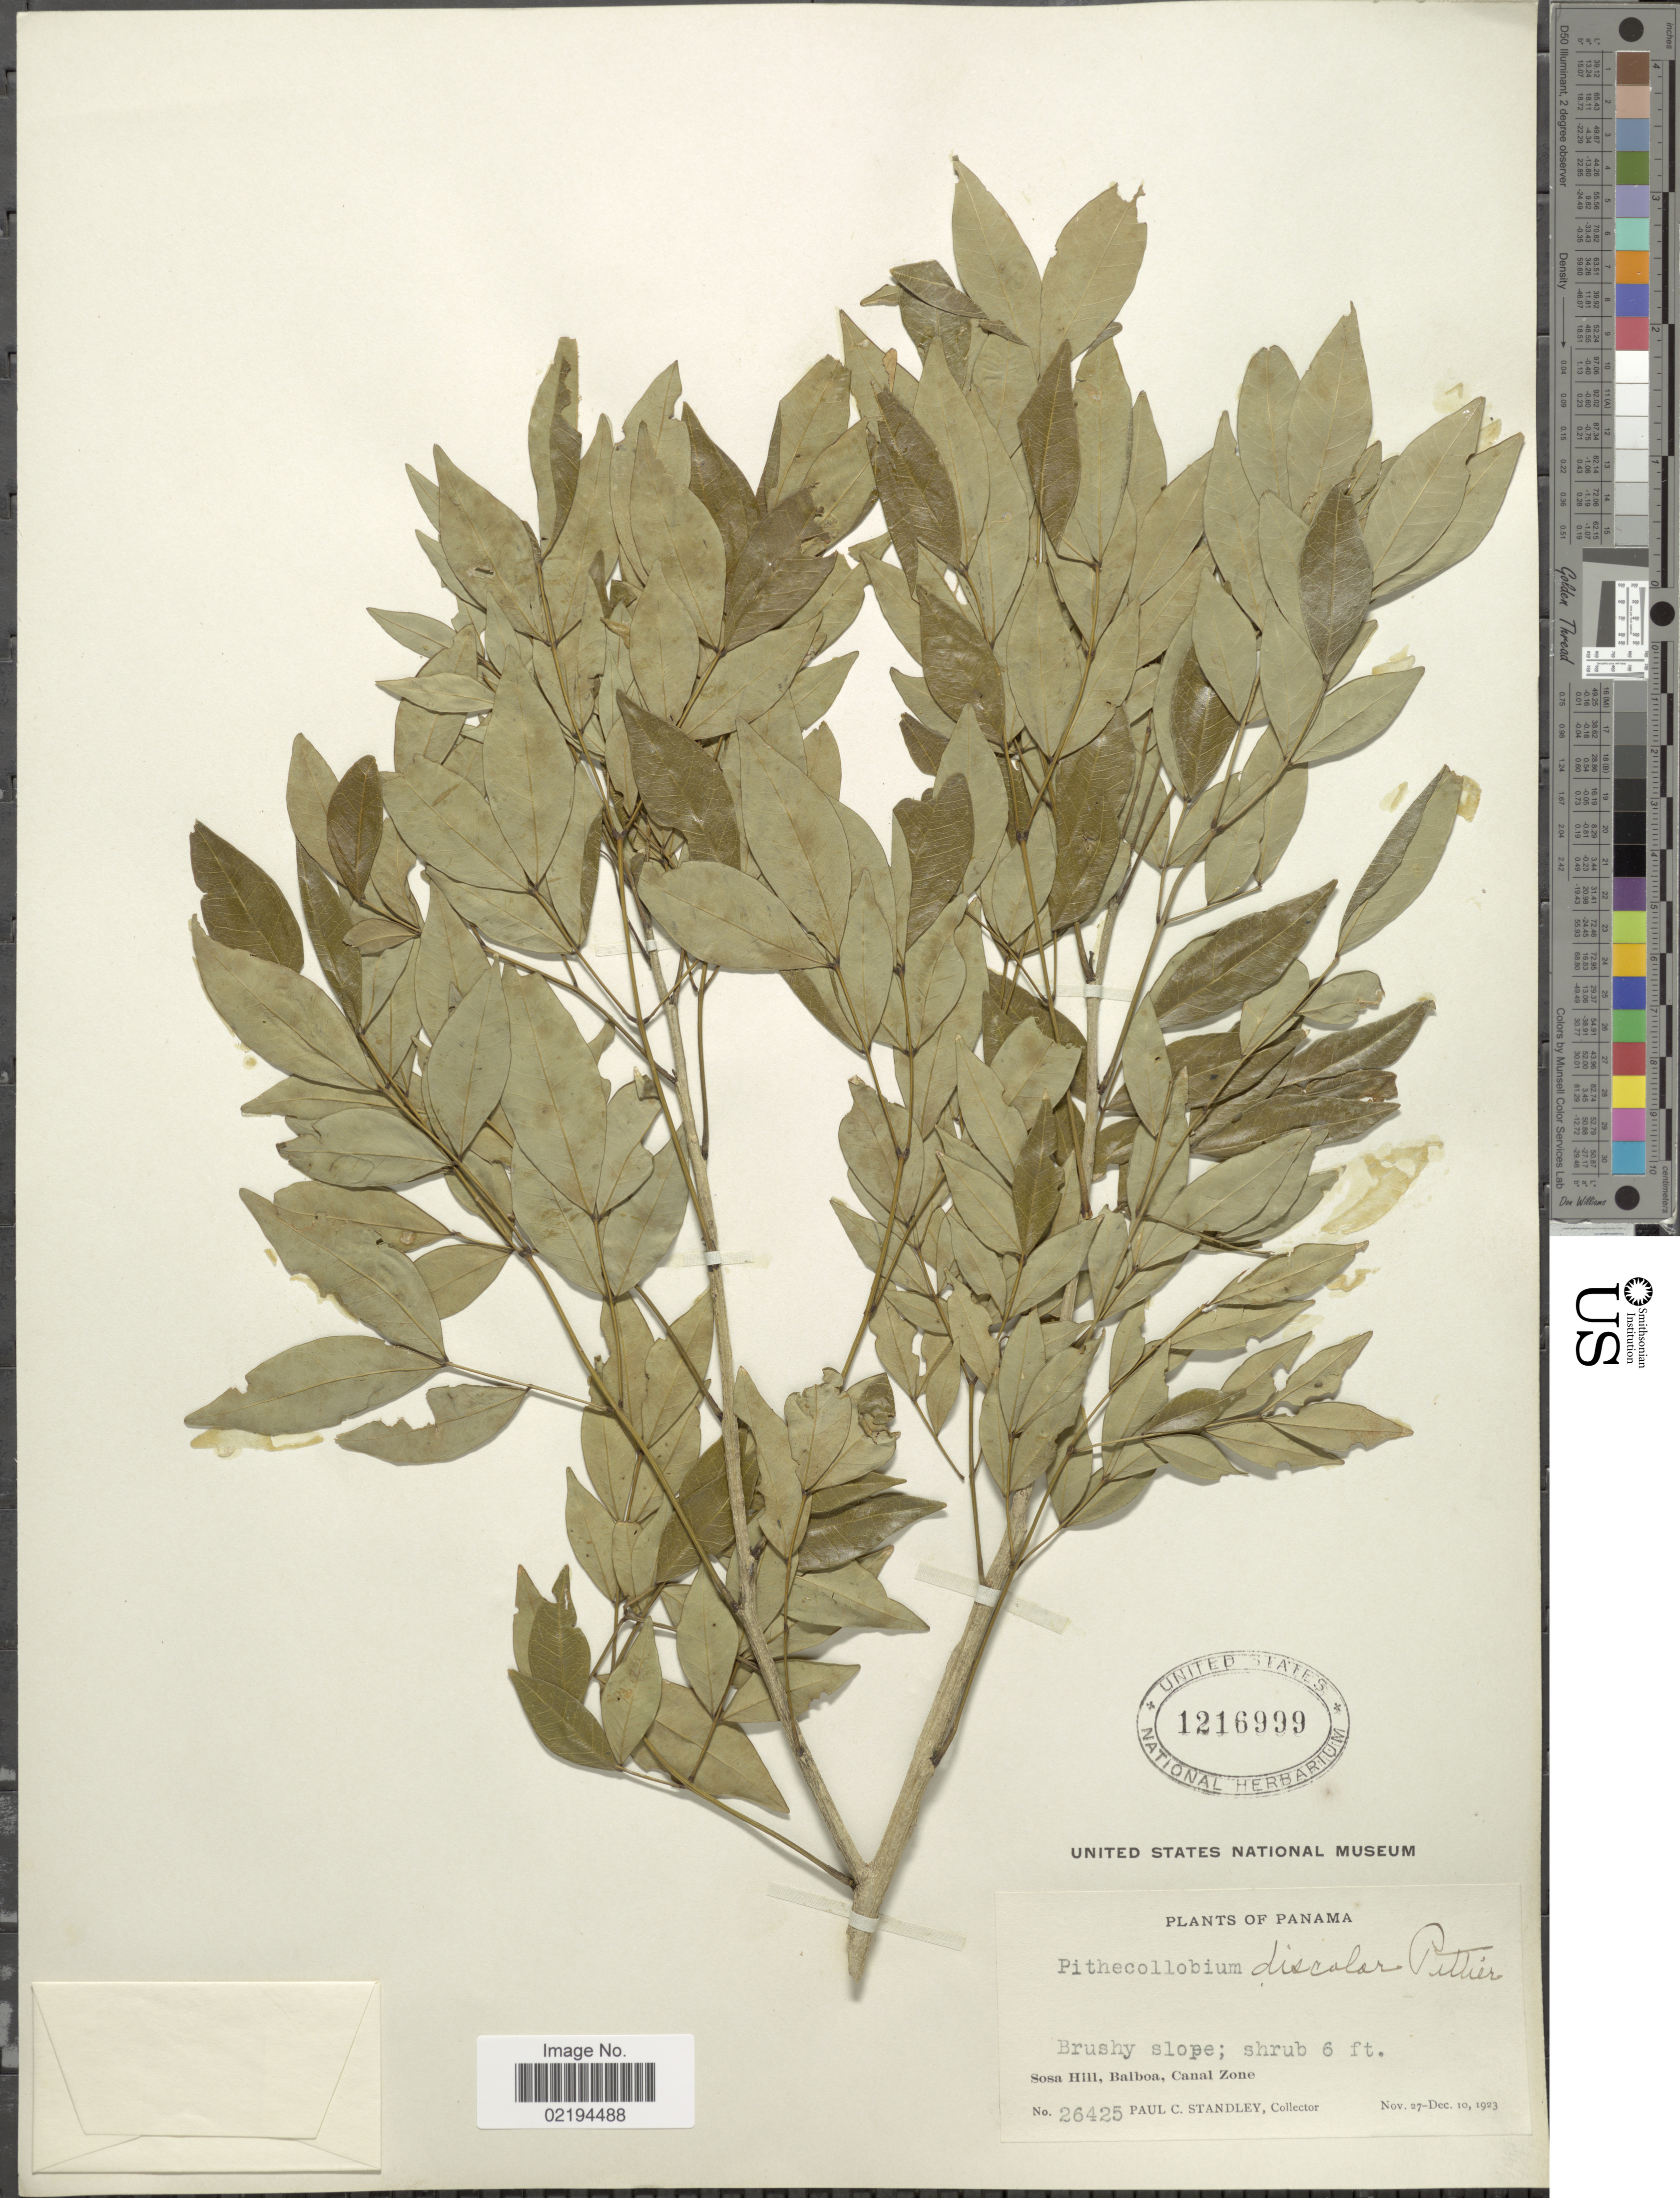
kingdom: Plantae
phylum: Tracheophyta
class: Magnoliopsida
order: Fabales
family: Fabaceae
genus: Pseudalbizzia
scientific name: Pseudalbizzia adinocephala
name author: (Donn. Sm.) Koenen & Duno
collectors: P. C. Standley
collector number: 26425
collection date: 1923-11-27/1923-12-10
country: Panama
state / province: Colón / Panamá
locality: Sosa Hill, Balboa, Canal Zone.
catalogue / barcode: US 1216999